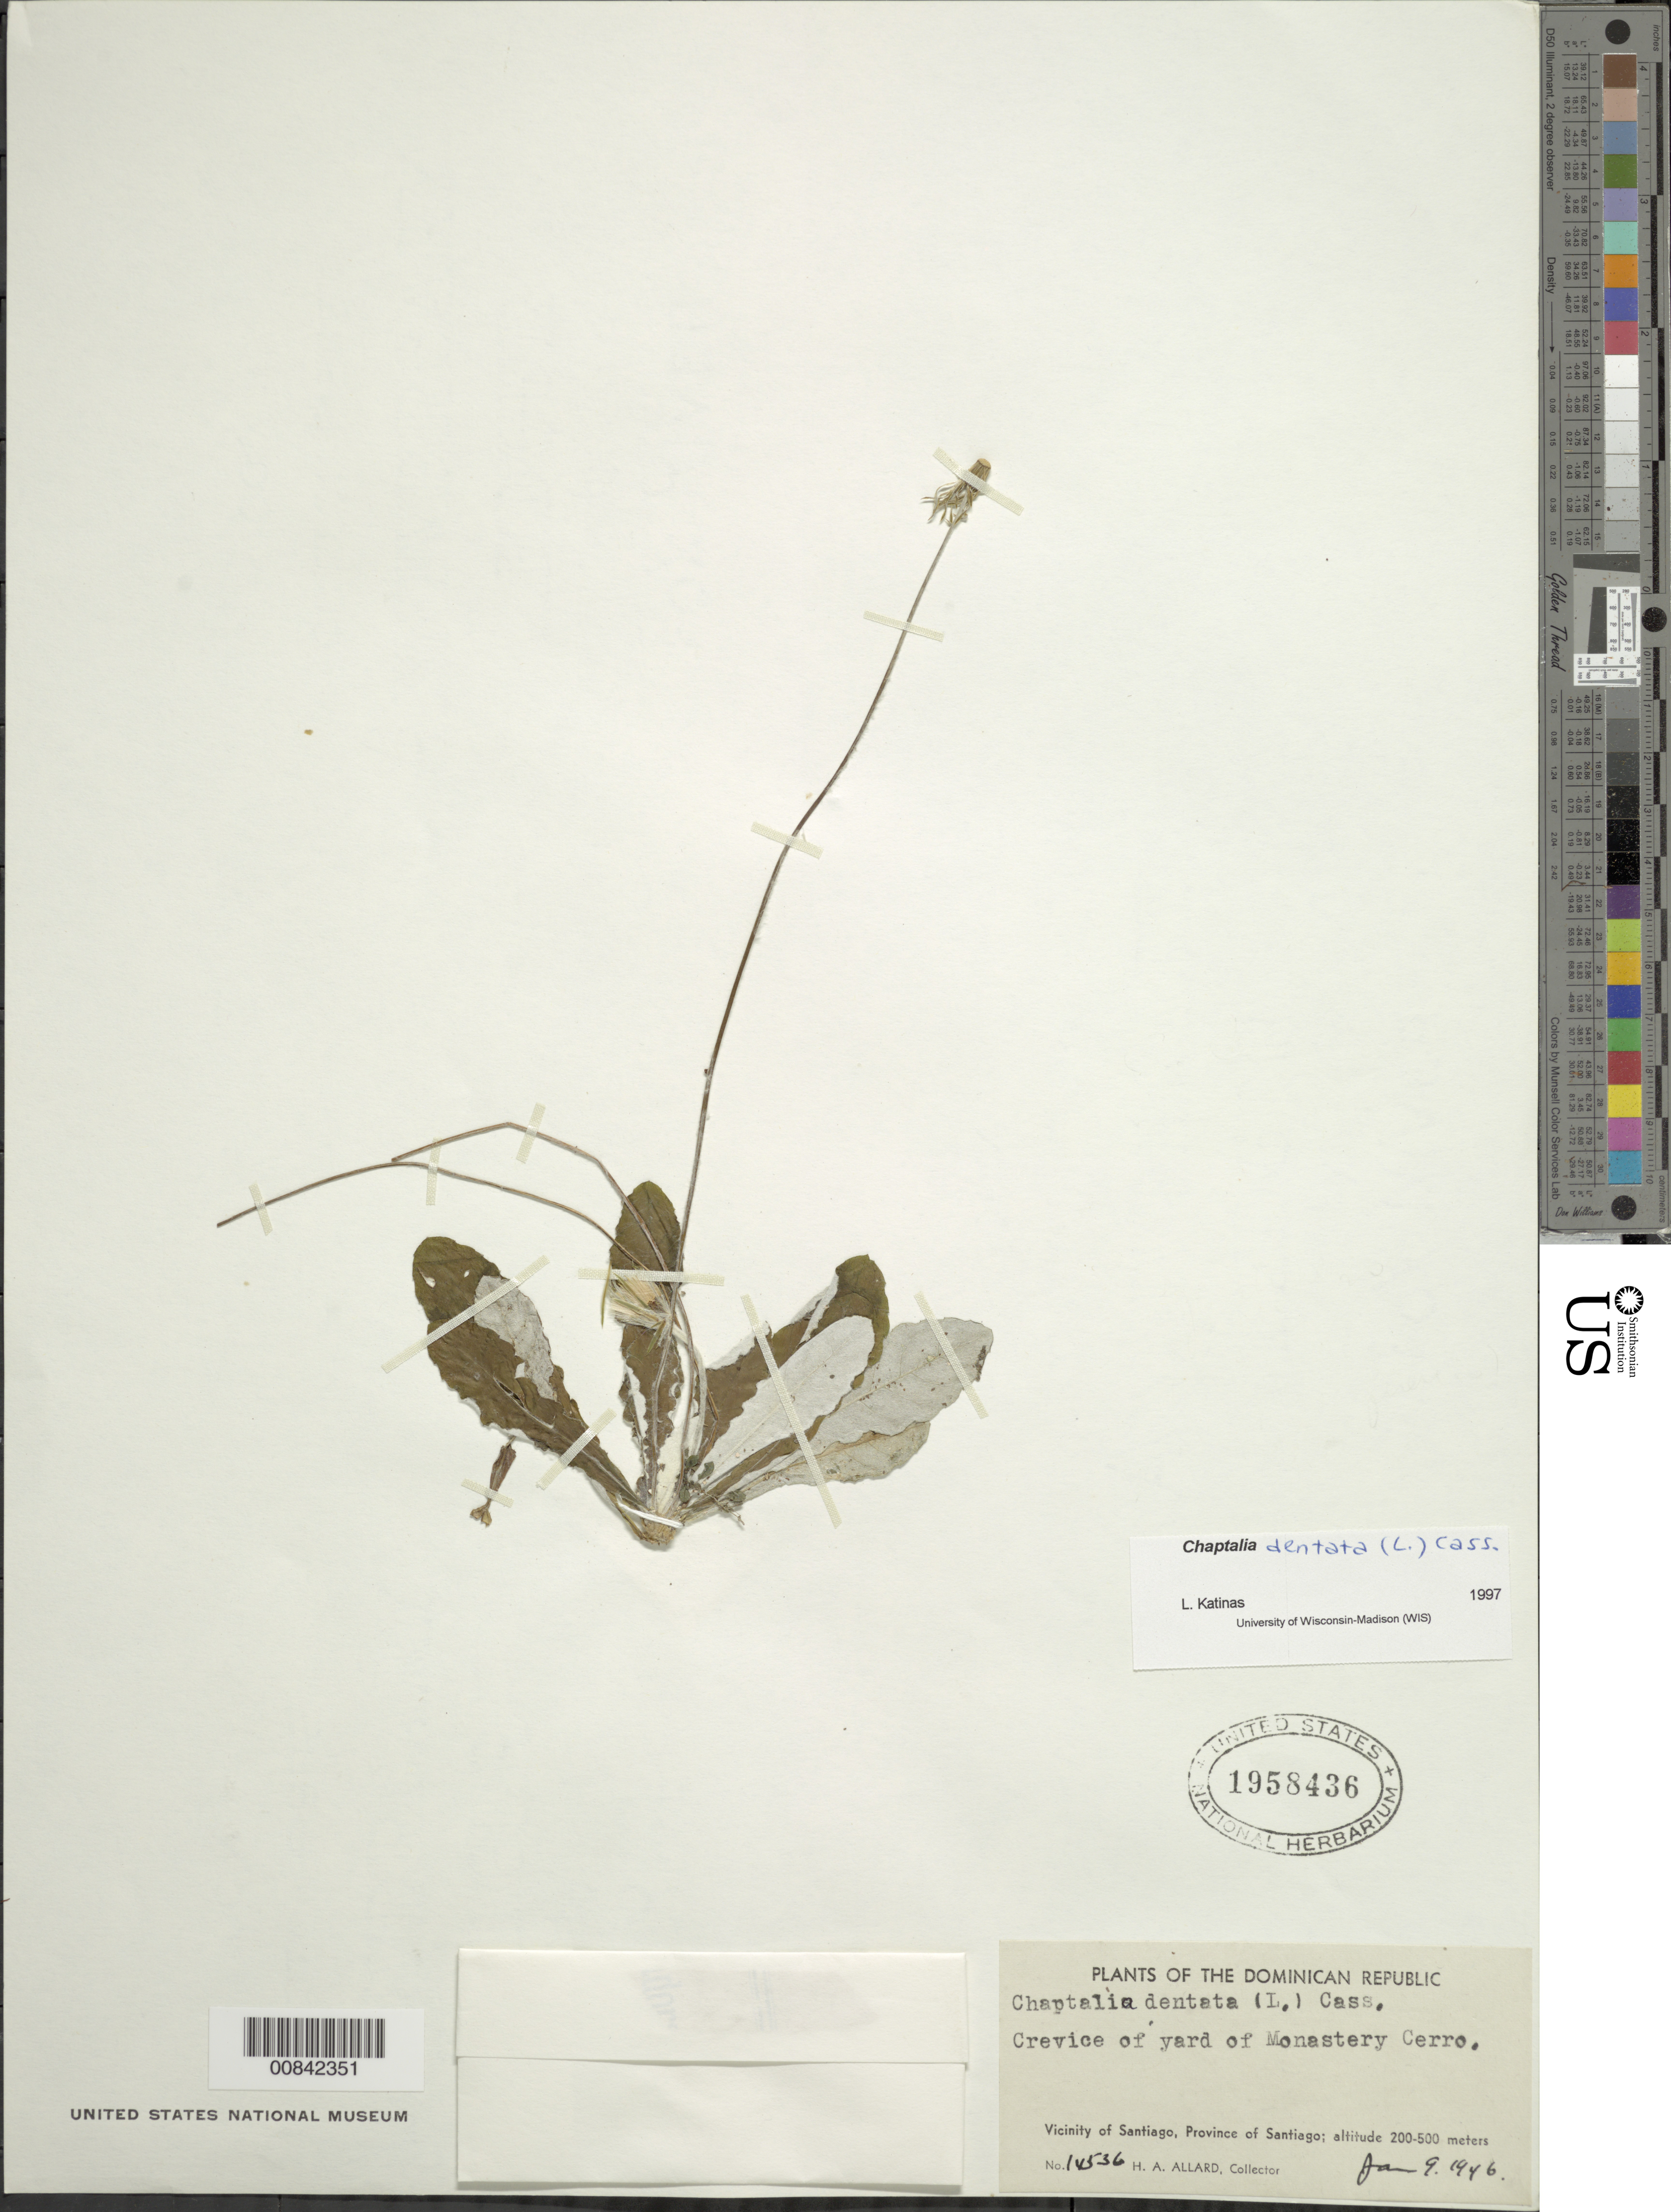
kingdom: Plantae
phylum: Tracheophyta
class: Magnoliopsida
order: Asterales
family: Asteraceae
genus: Chaptalia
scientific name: Chaptalia dentata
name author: (L.) Cass.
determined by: Katinas, L.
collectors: H. A. Allard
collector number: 14536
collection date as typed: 09 Jan 1946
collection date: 1946-01-09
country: Dominican Republic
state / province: Santiago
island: Hispaniola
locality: Vicinity of Santiago, yard of Monastery Cerro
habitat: Crevice of yard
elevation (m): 200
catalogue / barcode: US 1958436